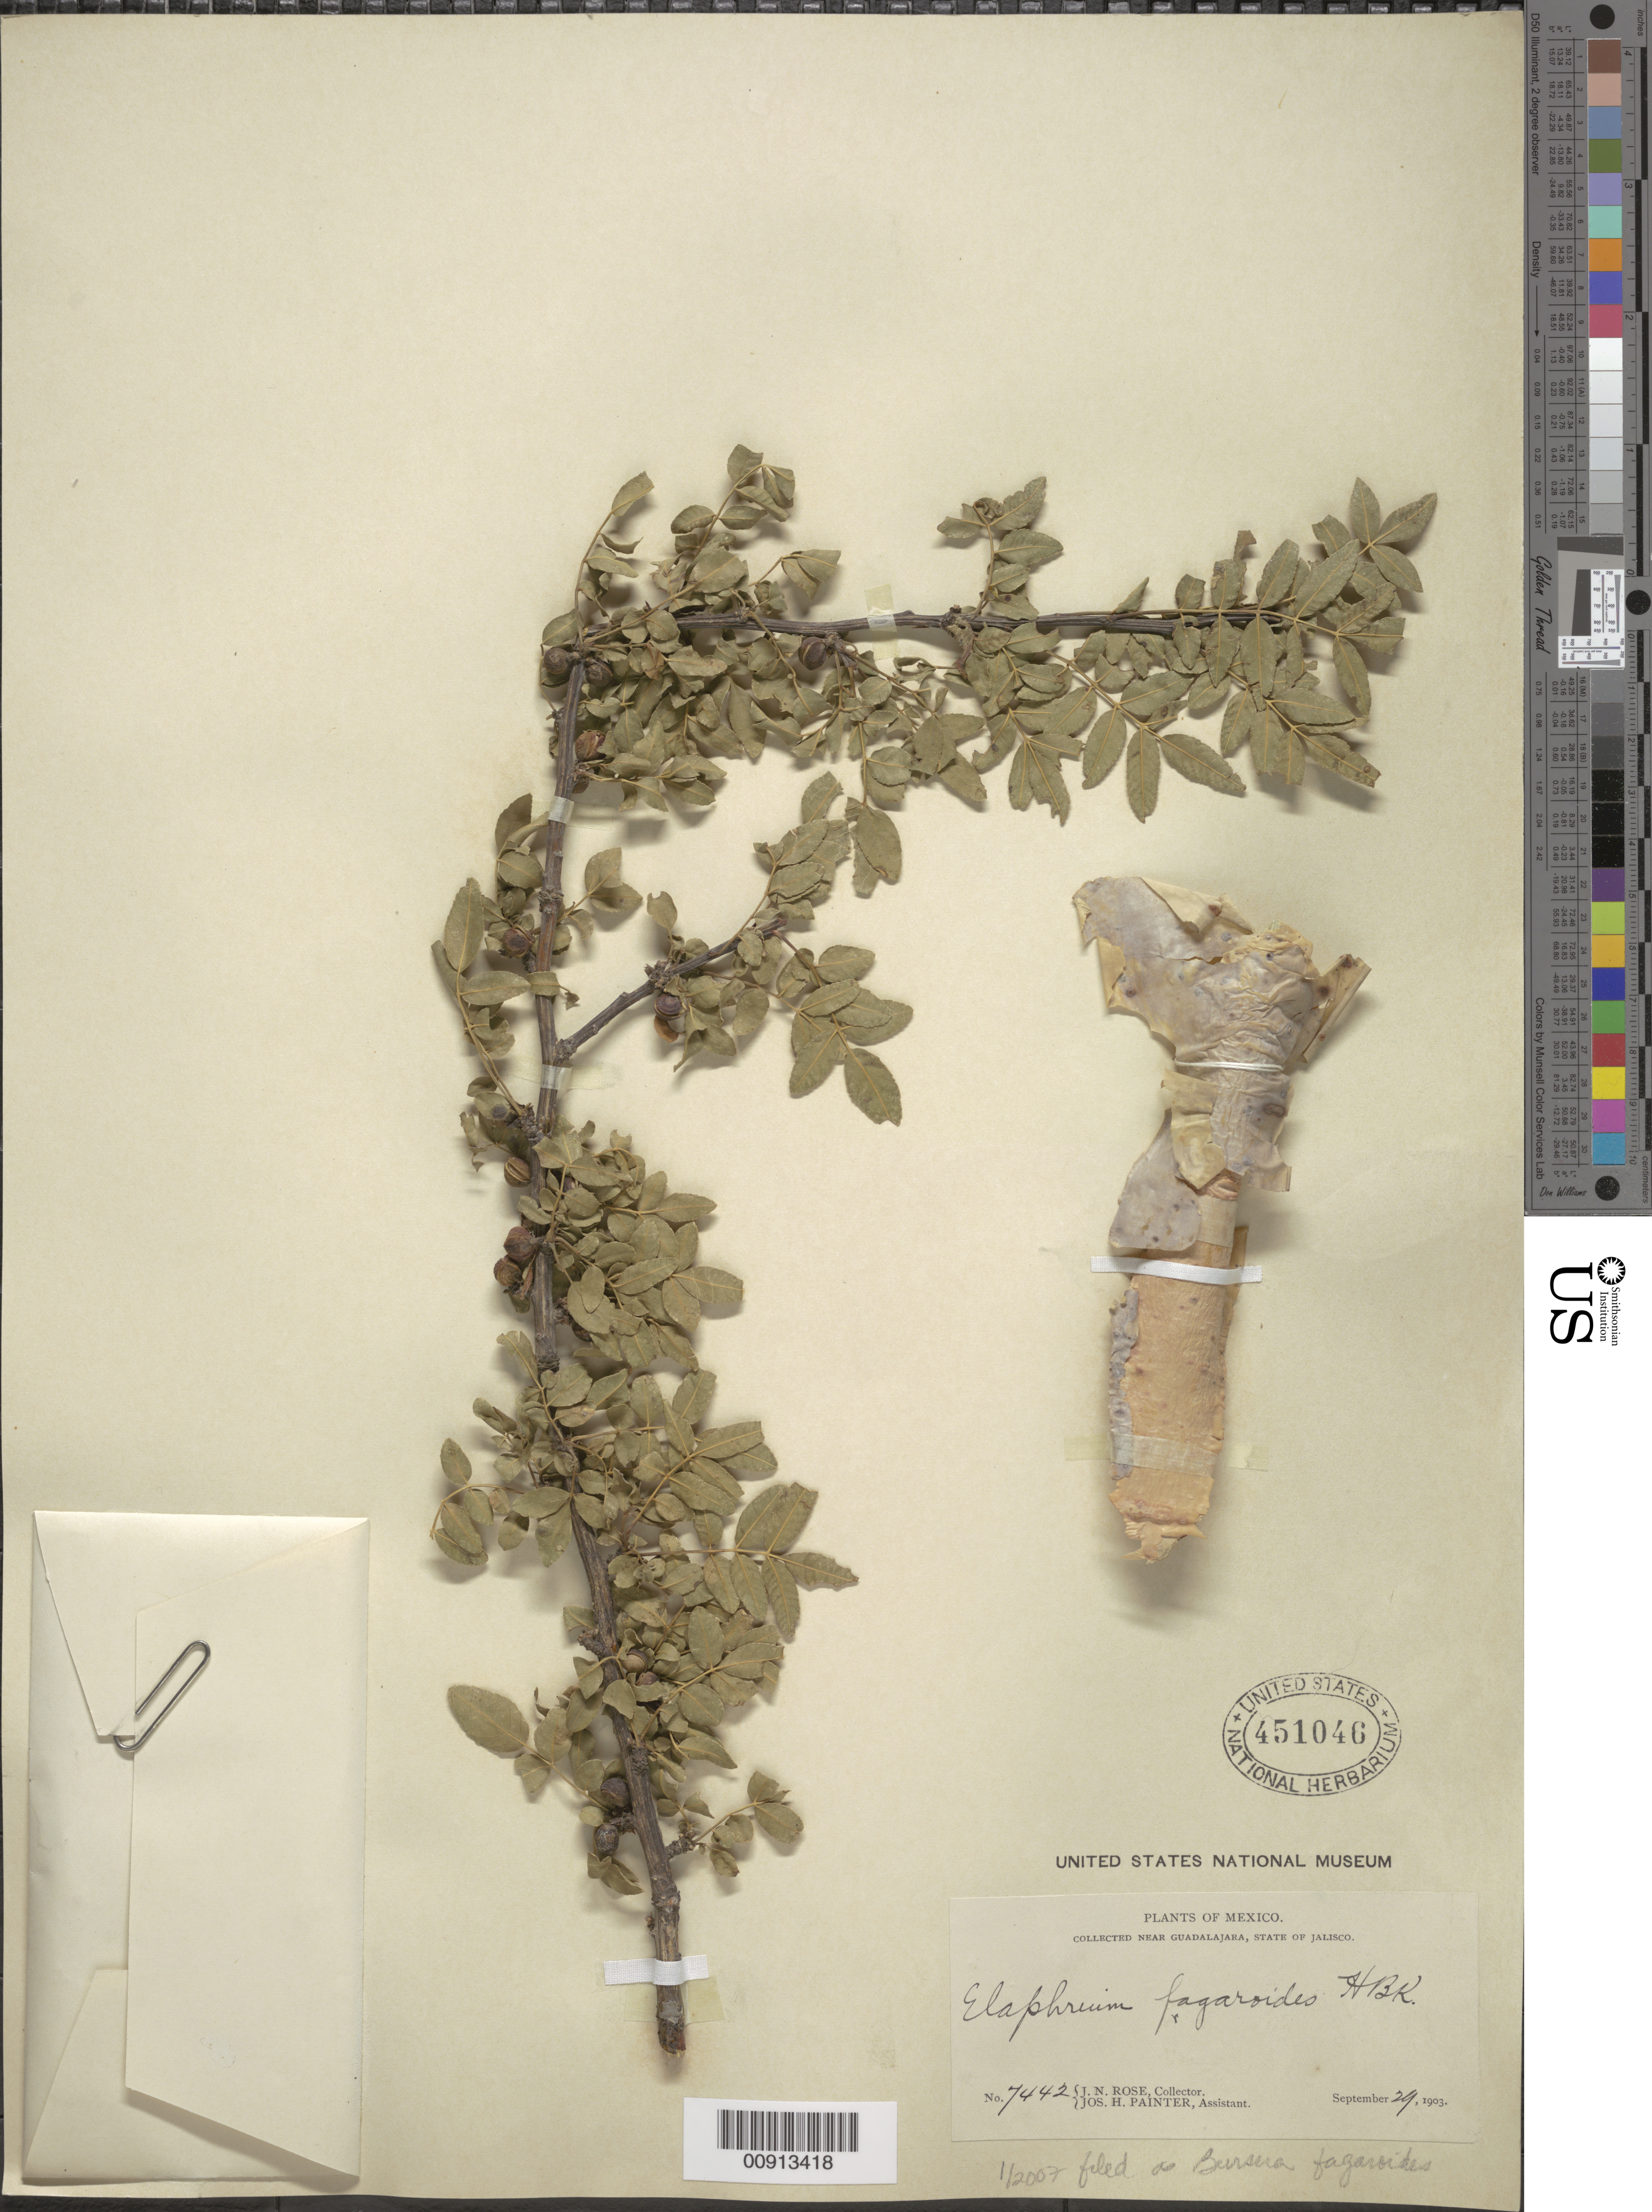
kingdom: Plantae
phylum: Tracheophyta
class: Magnoliopsida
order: Sapindales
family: Burseraceae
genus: Bursera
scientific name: Bursera inaguensis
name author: Britton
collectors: J. N. Rose & J. H. Painter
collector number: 7442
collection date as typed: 29 Sep 1903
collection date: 1903-09-29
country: Mexico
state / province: Jalisco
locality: Near Guadalajara, State of Jalisco.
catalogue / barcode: US 451046